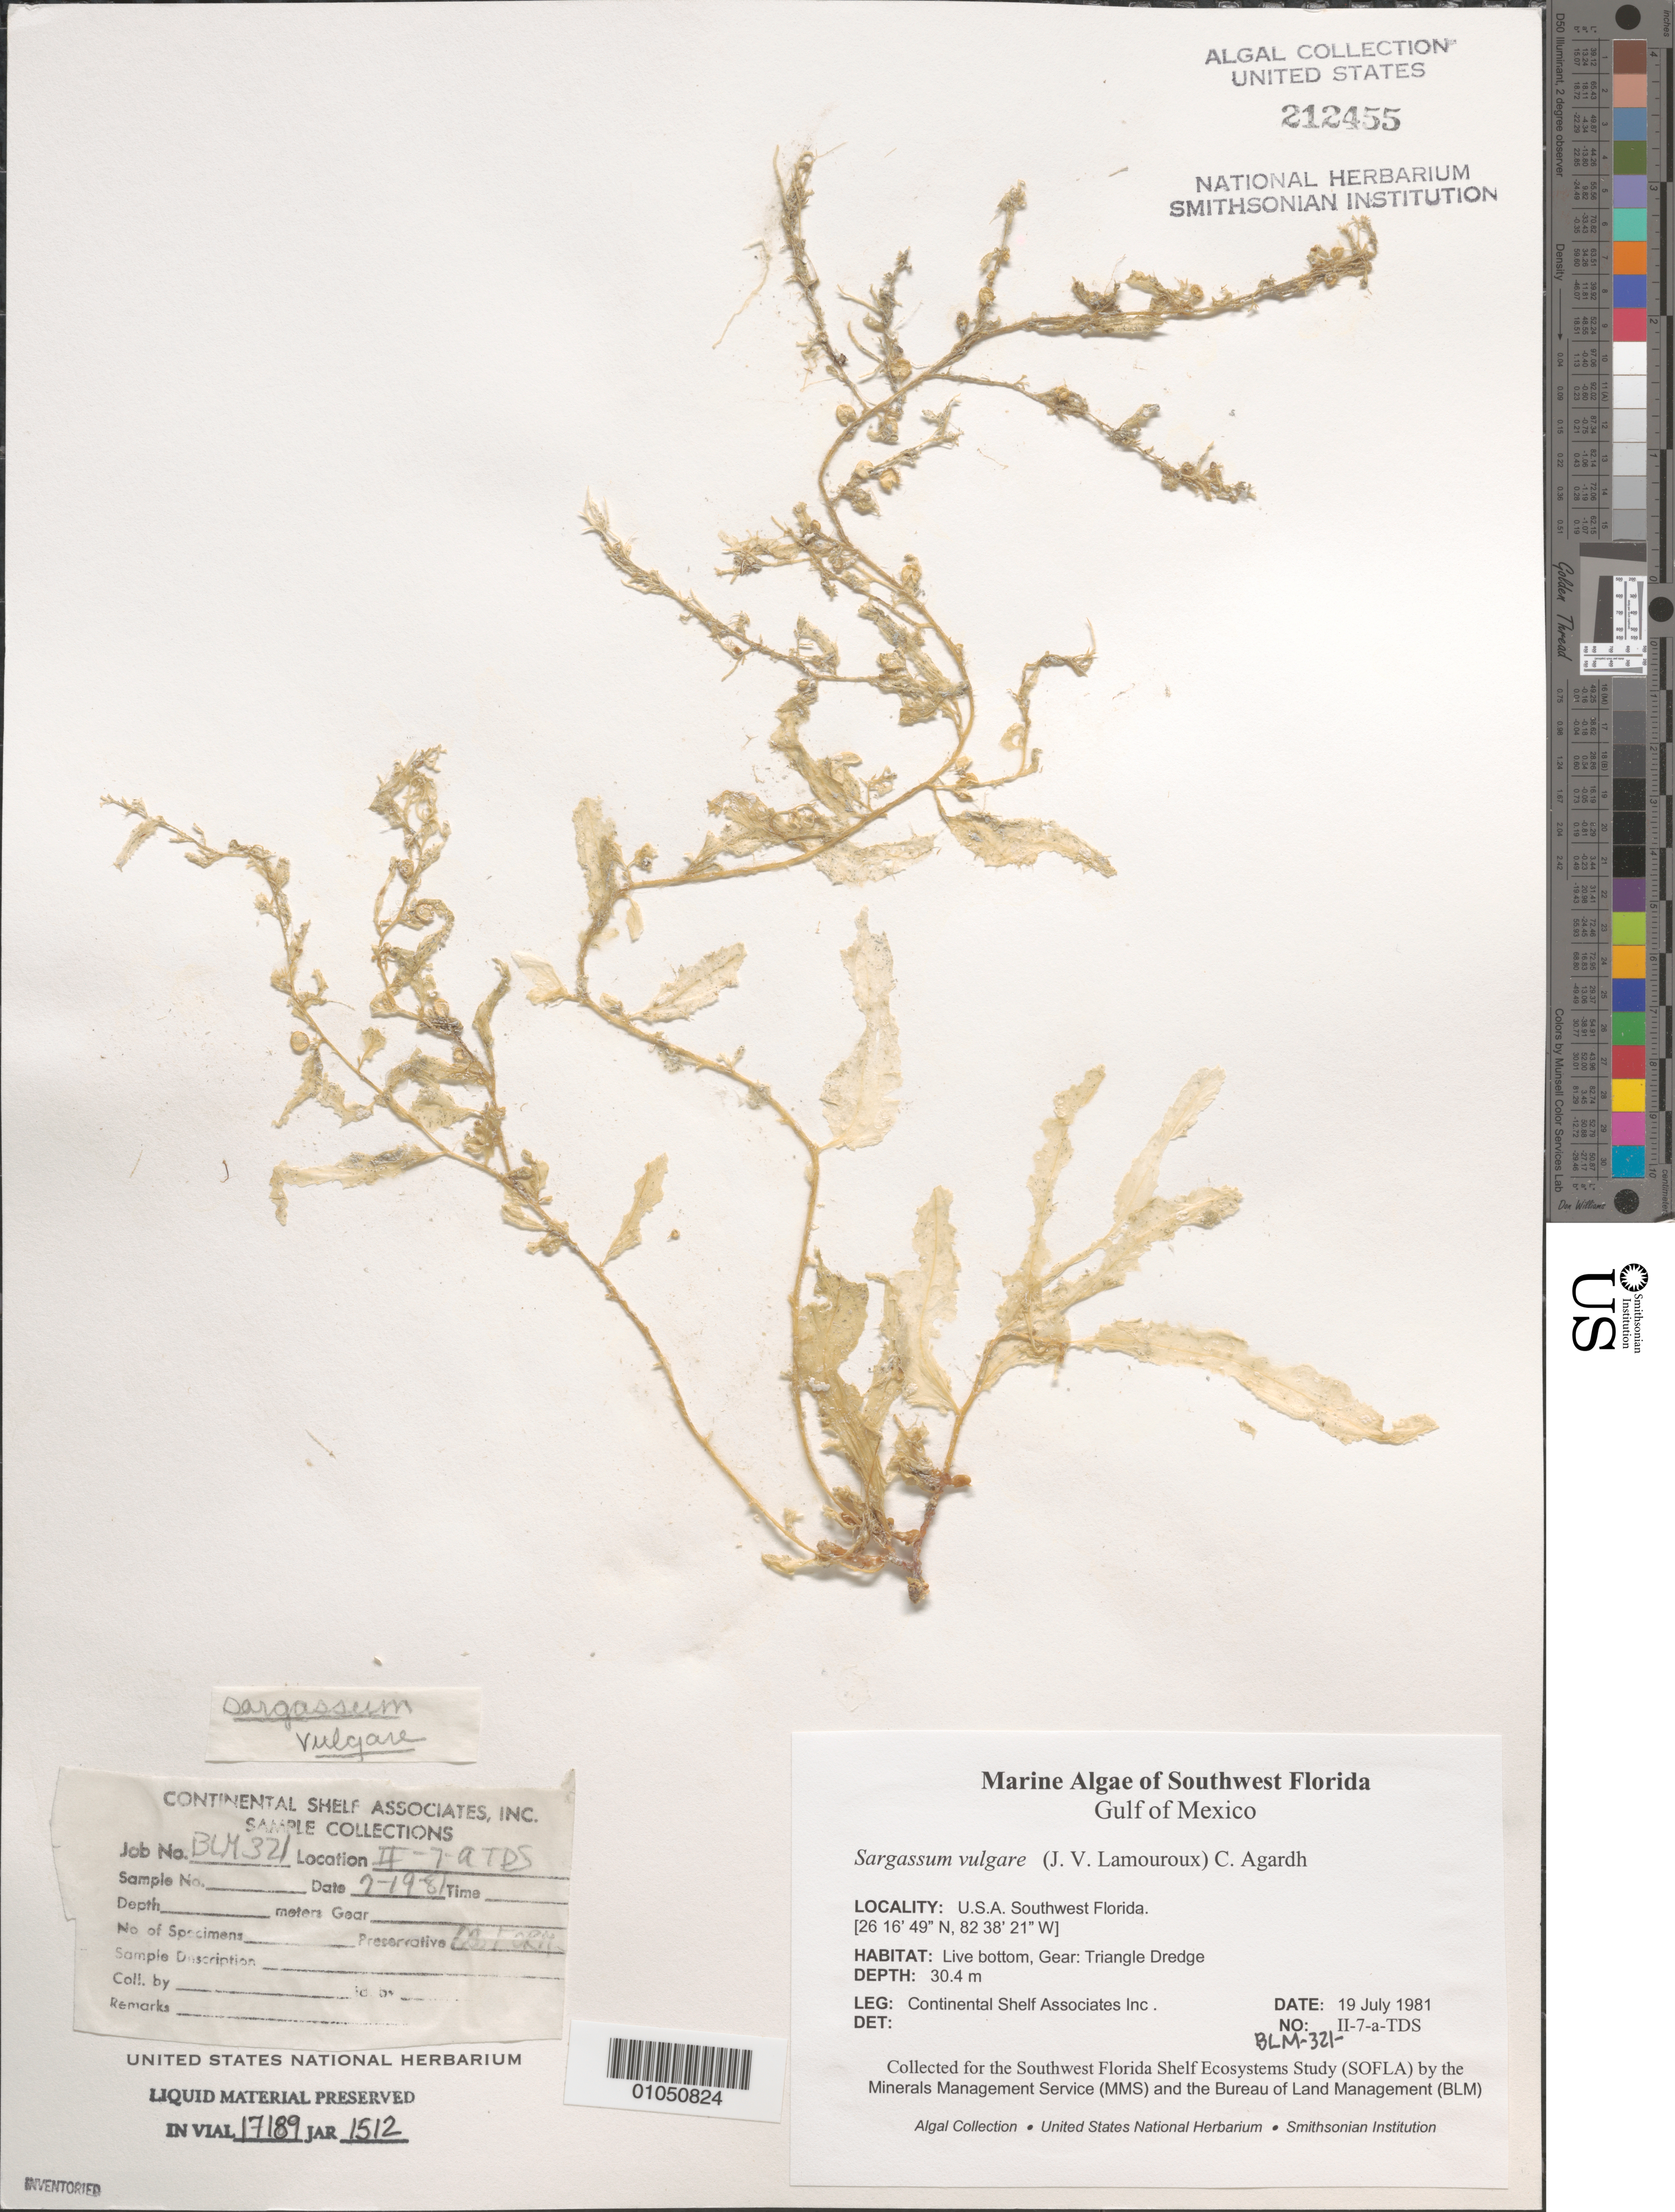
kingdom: Chromista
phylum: Ochrophyta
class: Phaeophyceae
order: Fucales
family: Sargassaceae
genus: Sargassum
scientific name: Sargassum vulgare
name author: C. Agardh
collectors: Continental Shelf Associates for the MMS/BLM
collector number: BLM-321-II-7-A-TDS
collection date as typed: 19 Jul 1981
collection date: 1981-07-19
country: United States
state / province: Florida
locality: Gulf of Mexico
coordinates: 26 16'49"N, 82 38'21"W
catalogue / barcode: US 212455